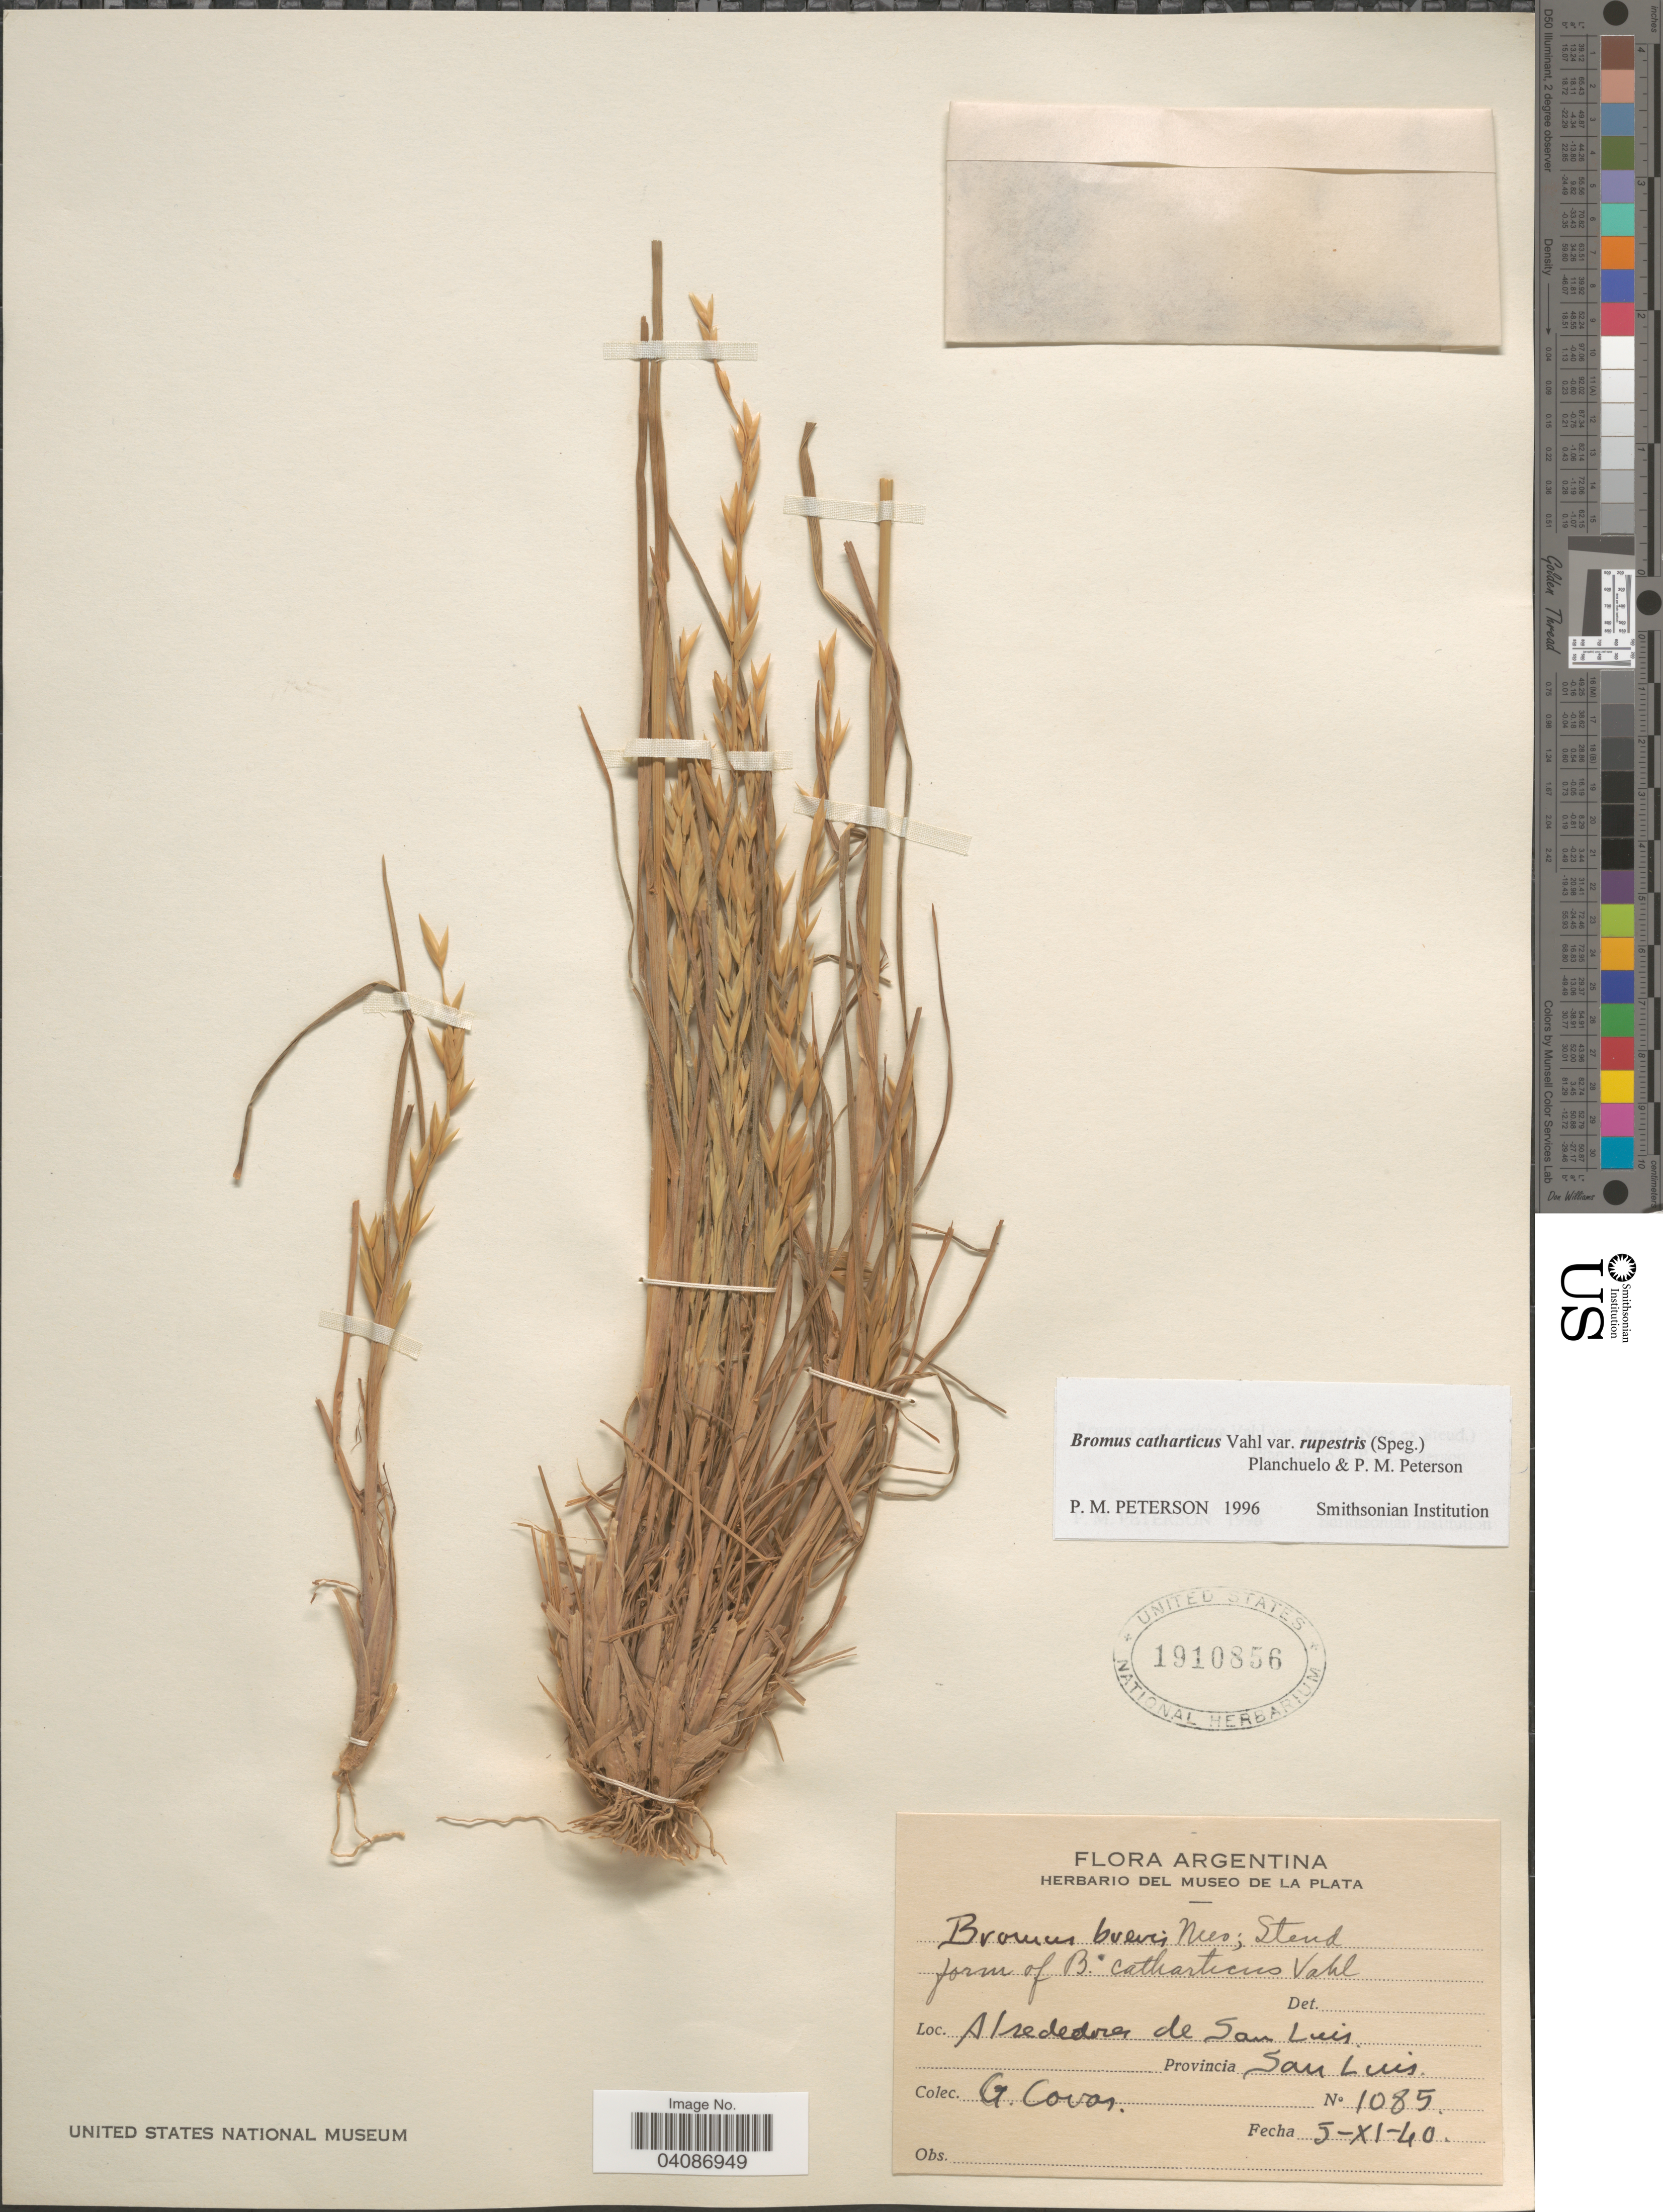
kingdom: Plantae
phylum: Tracheophyta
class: Liliopsida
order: Poales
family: Poaceae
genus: Bromus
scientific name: Bromus cebadilla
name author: Steud.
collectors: G. Covas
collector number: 1085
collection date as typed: Transcribed d/m/y: 5/11/40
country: Argentina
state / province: San Luis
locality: Alrededores de San Luis. Provincia San Luis.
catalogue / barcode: US 1910856